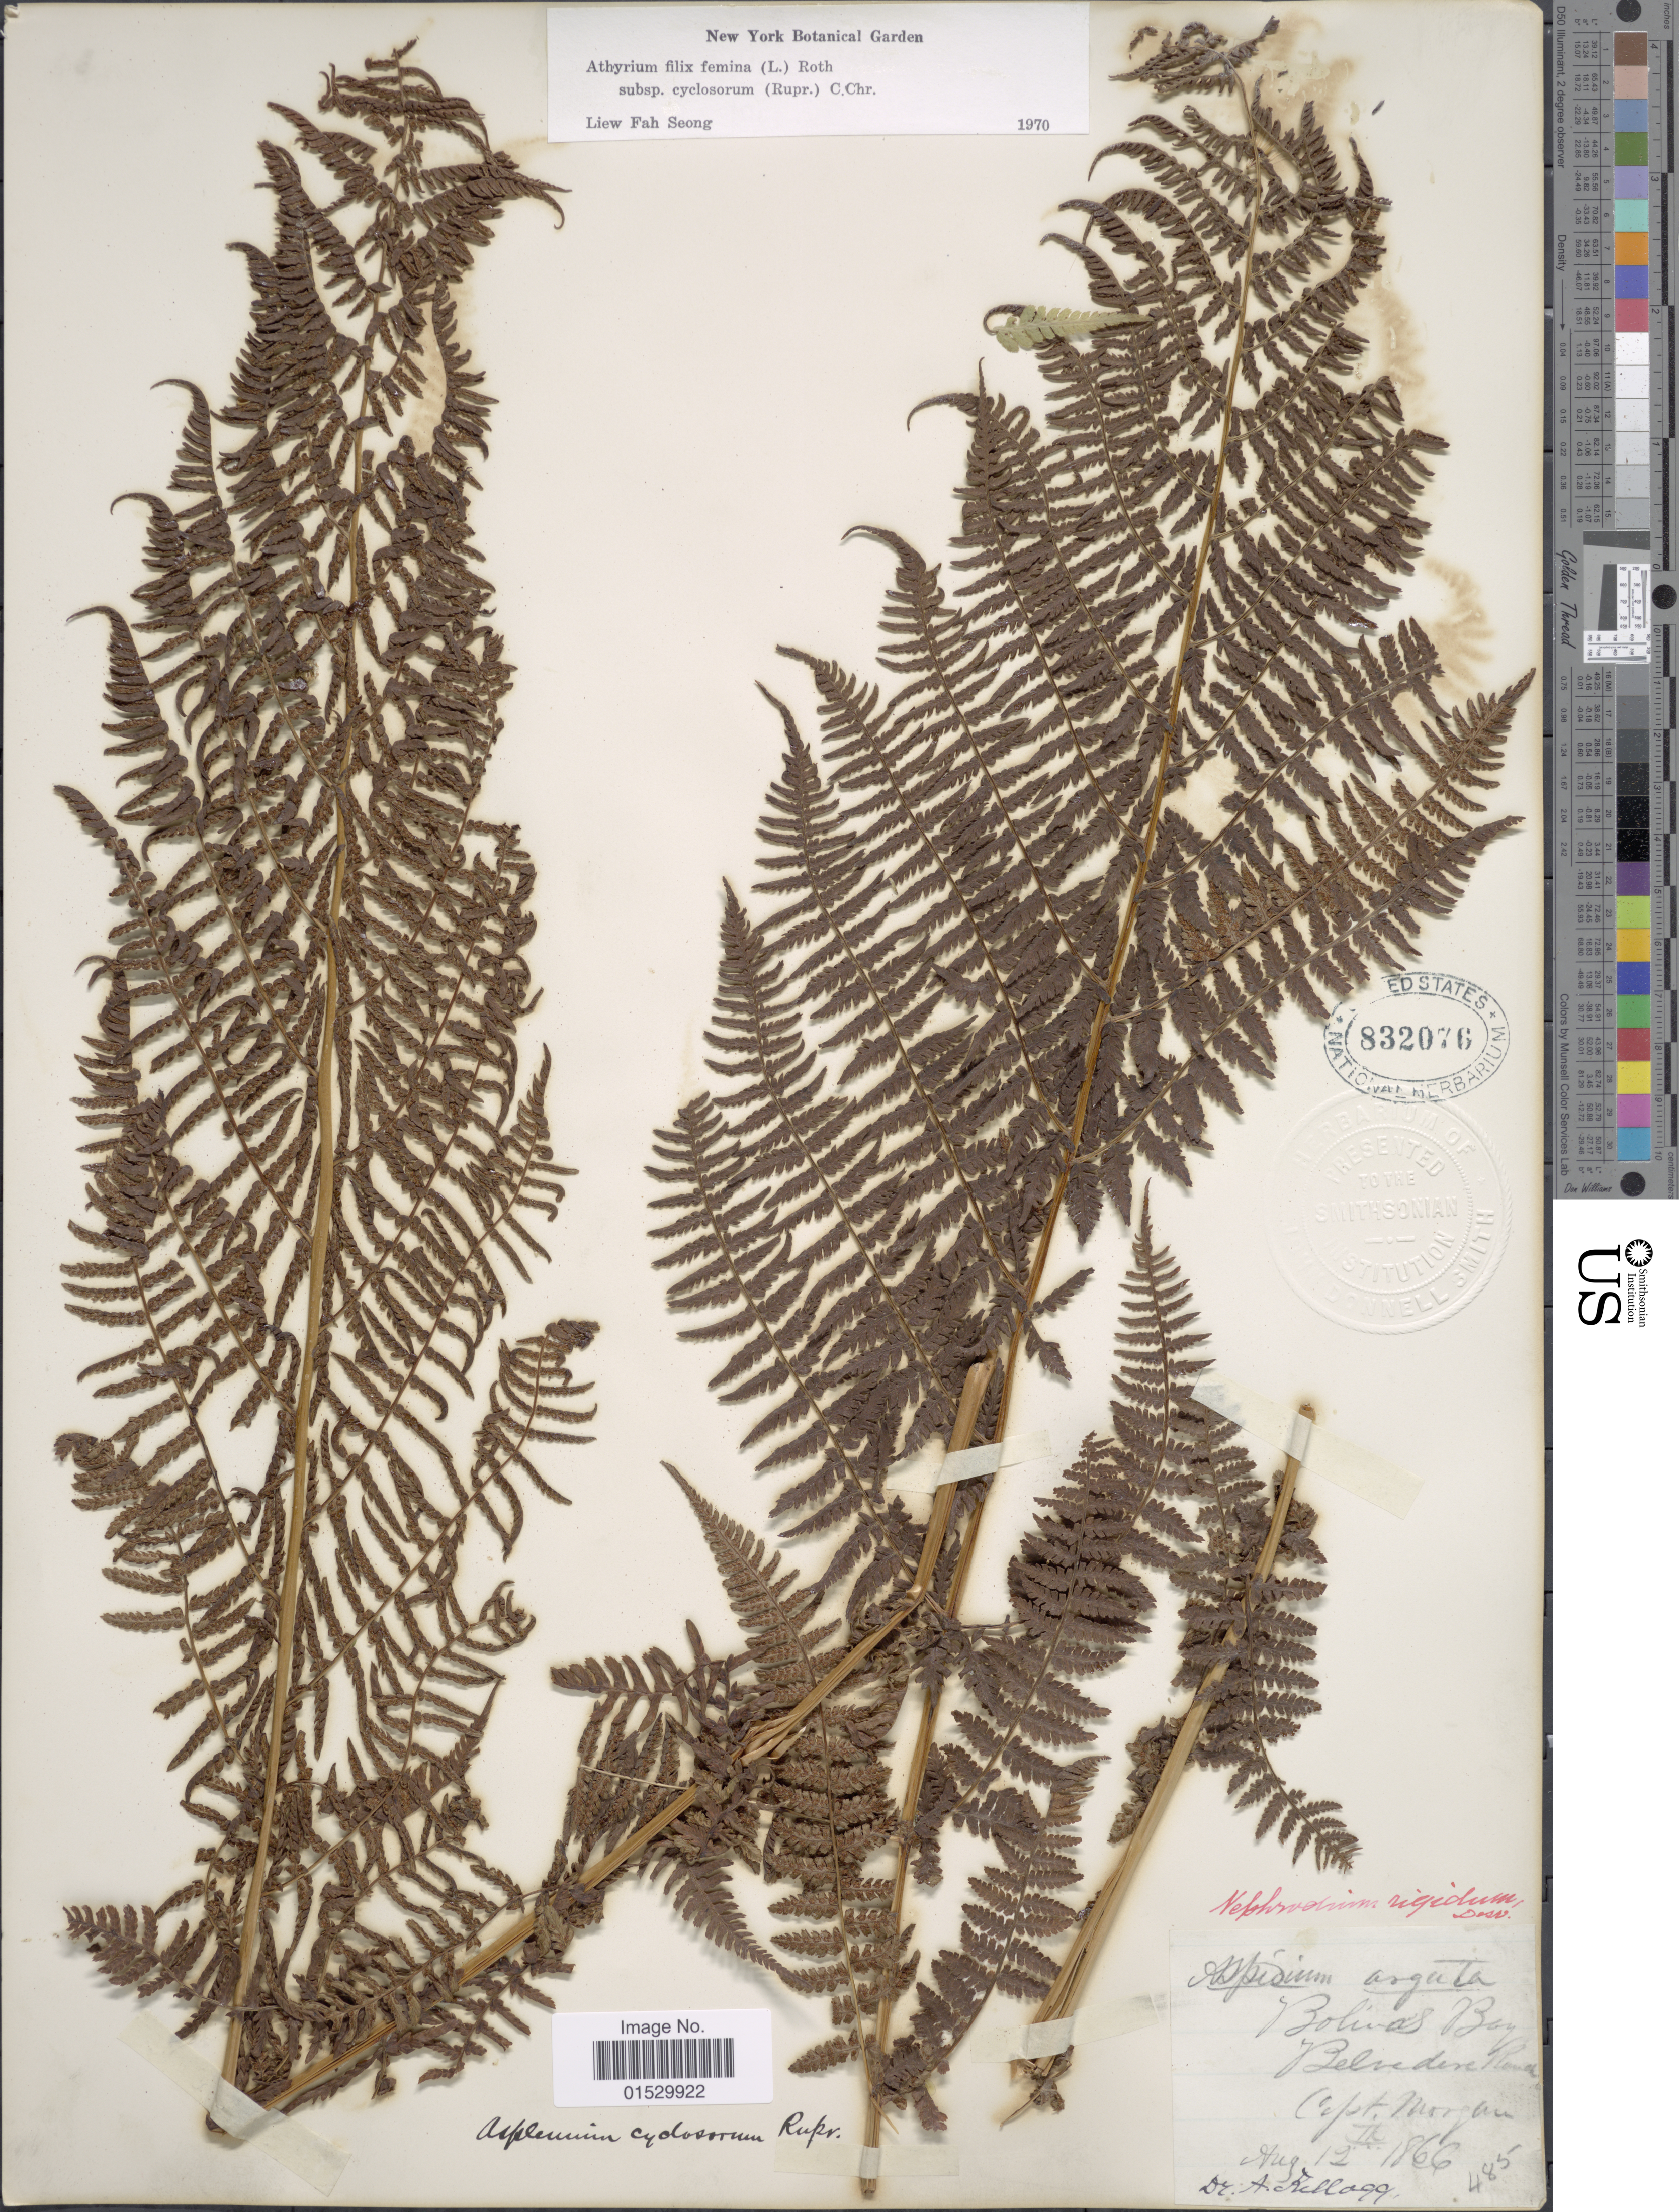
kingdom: Plantae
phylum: Tracheophyta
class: Polypodiopsida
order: Polypodiales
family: Athyriaceae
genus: Athyrium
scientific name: Athyrium filix-femina subsp. cyclosorum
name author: (Rupr.) C. Chr.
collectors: A. Kellog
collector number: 485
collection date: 1866-08-12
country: United States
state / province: California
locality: Bolinas Bay, Belvedere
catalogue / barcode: US 832076